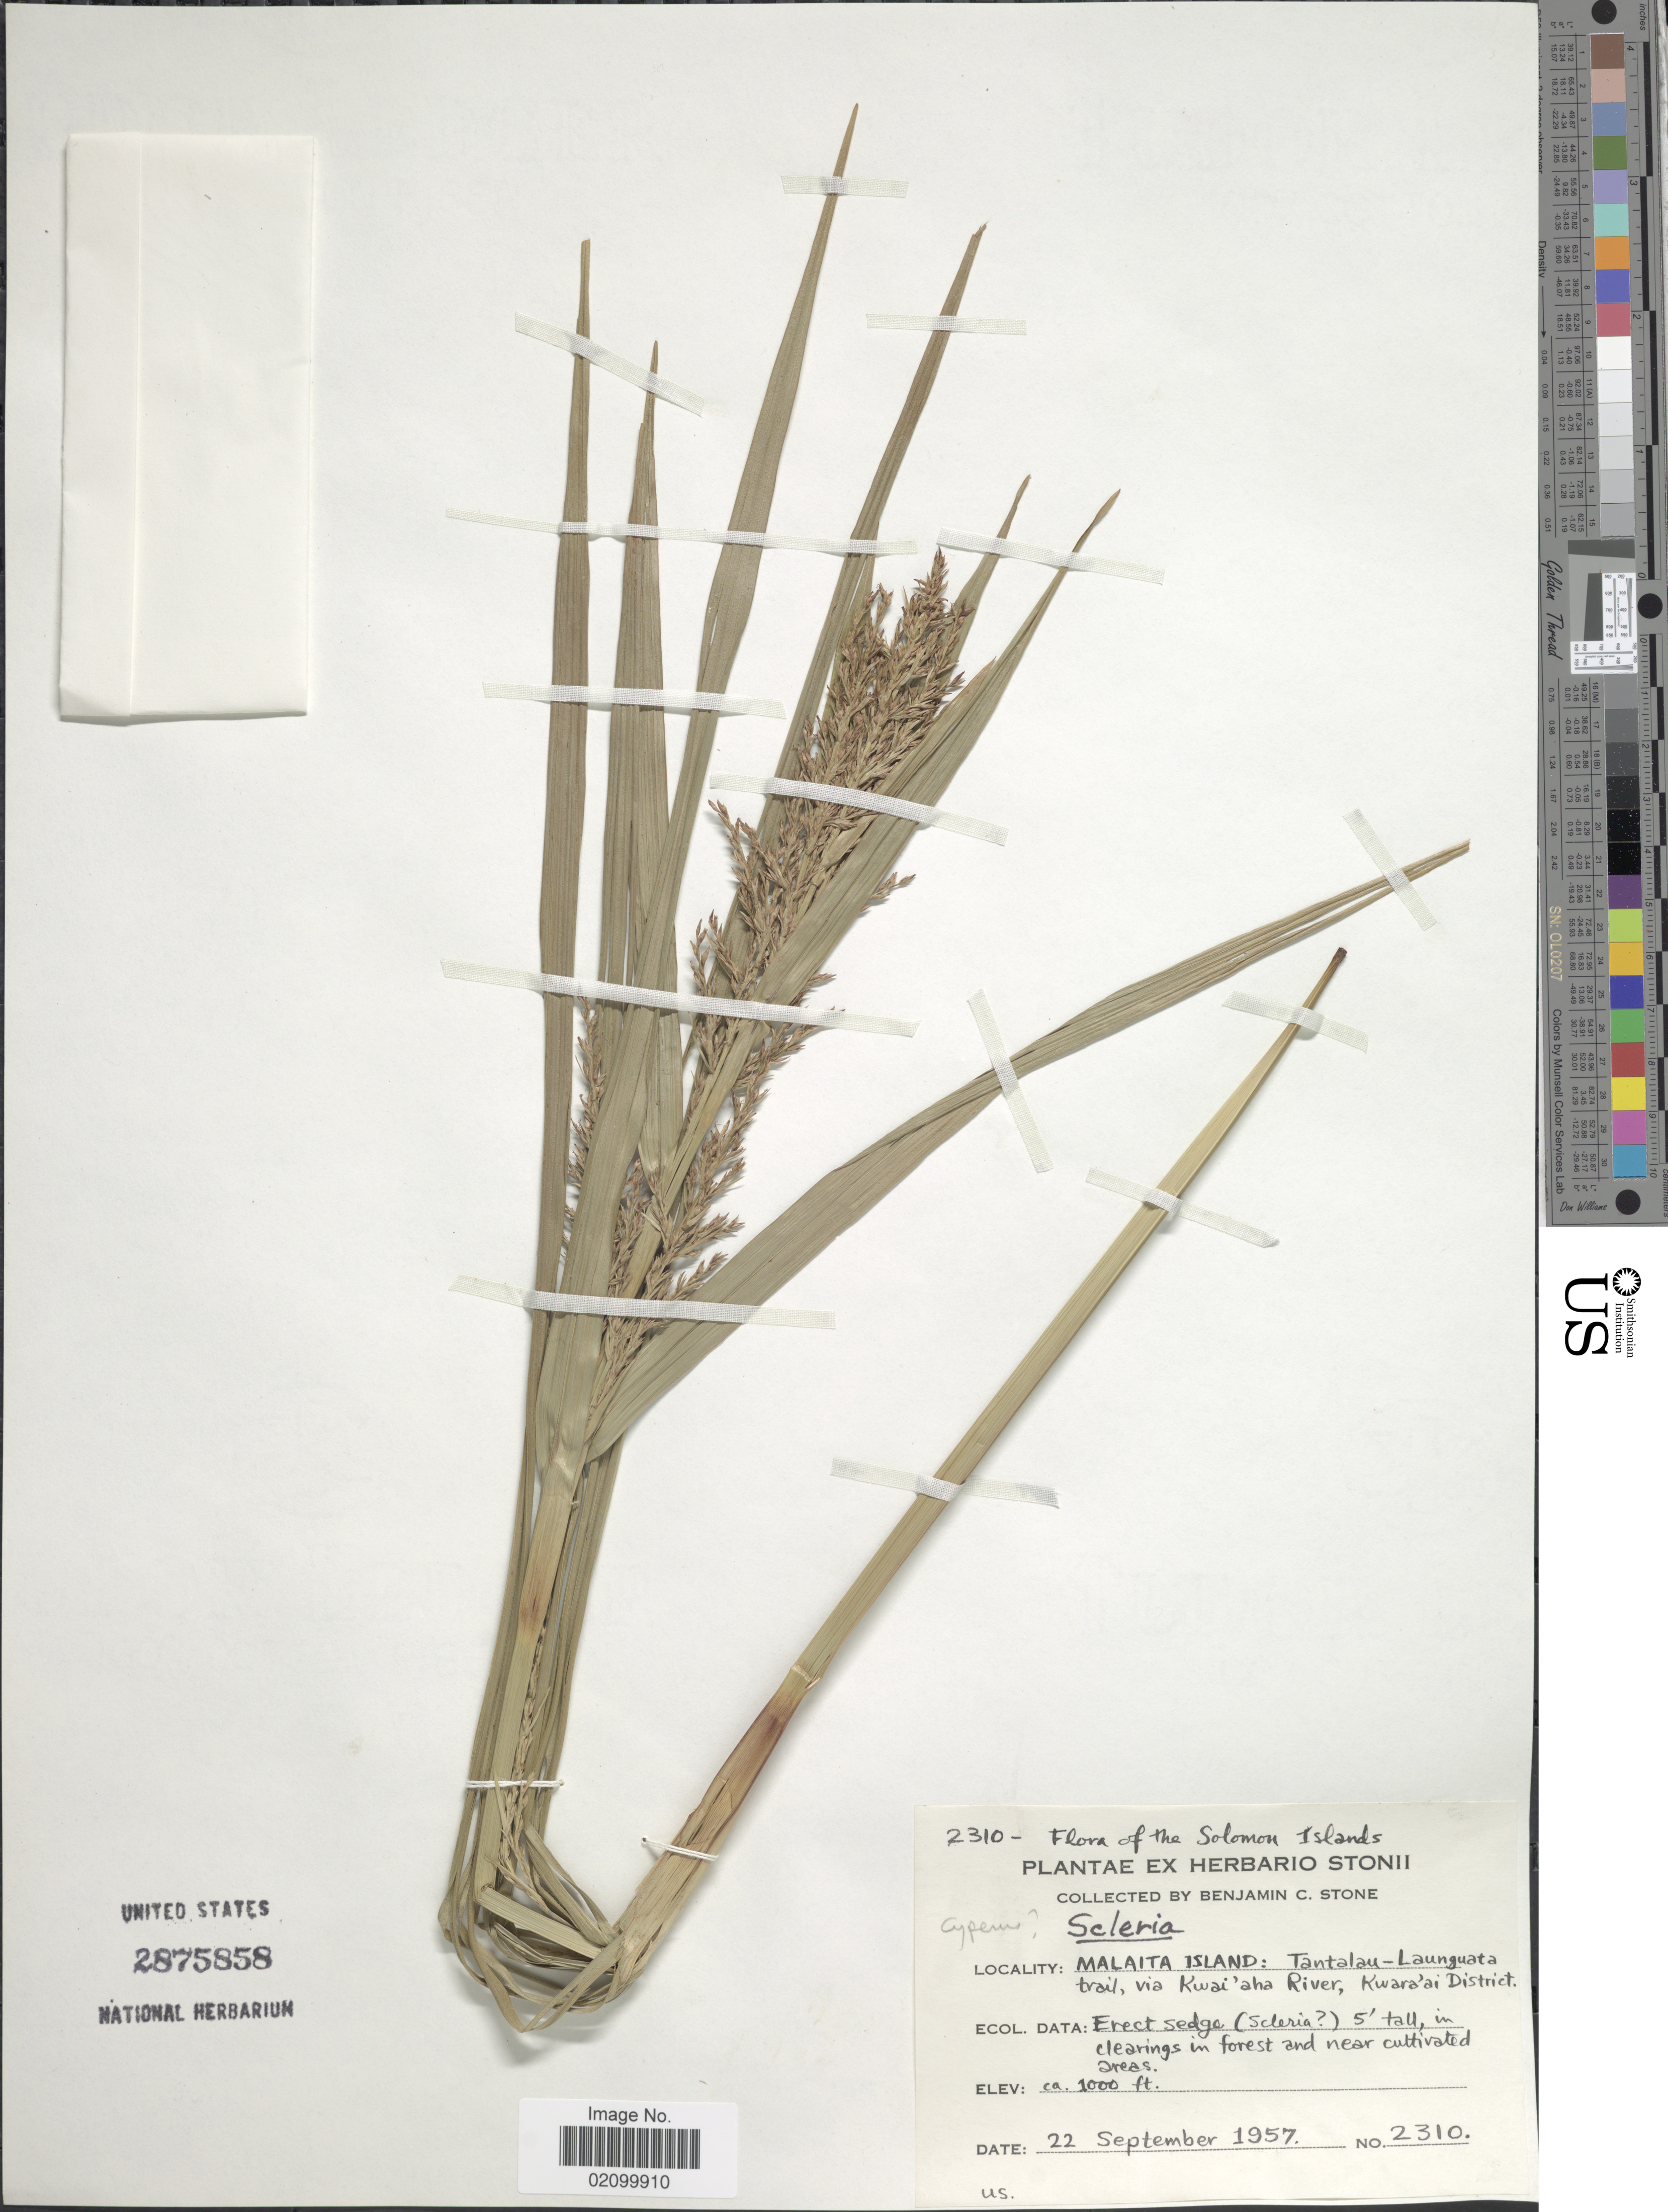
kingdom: Plantae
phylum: Tracheophyta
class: Liliopsida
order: Poales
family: Cyperaceae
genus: Scleria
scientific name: Scleria polycarpa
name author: Boeckeler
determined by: Strong, Mark T., (BOT), Smithsonian Institution - National Museum of Natural History (UNITED STATES)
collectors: B. C. Stone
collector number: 2310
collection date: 1957-09-22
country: Solomon Islands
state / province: Solomon Islands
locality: Malaita Island: Tantanlau - Launguata trail, via Kwai'aha River, Kwara'ai District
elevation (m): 305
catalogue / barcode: US 2875858